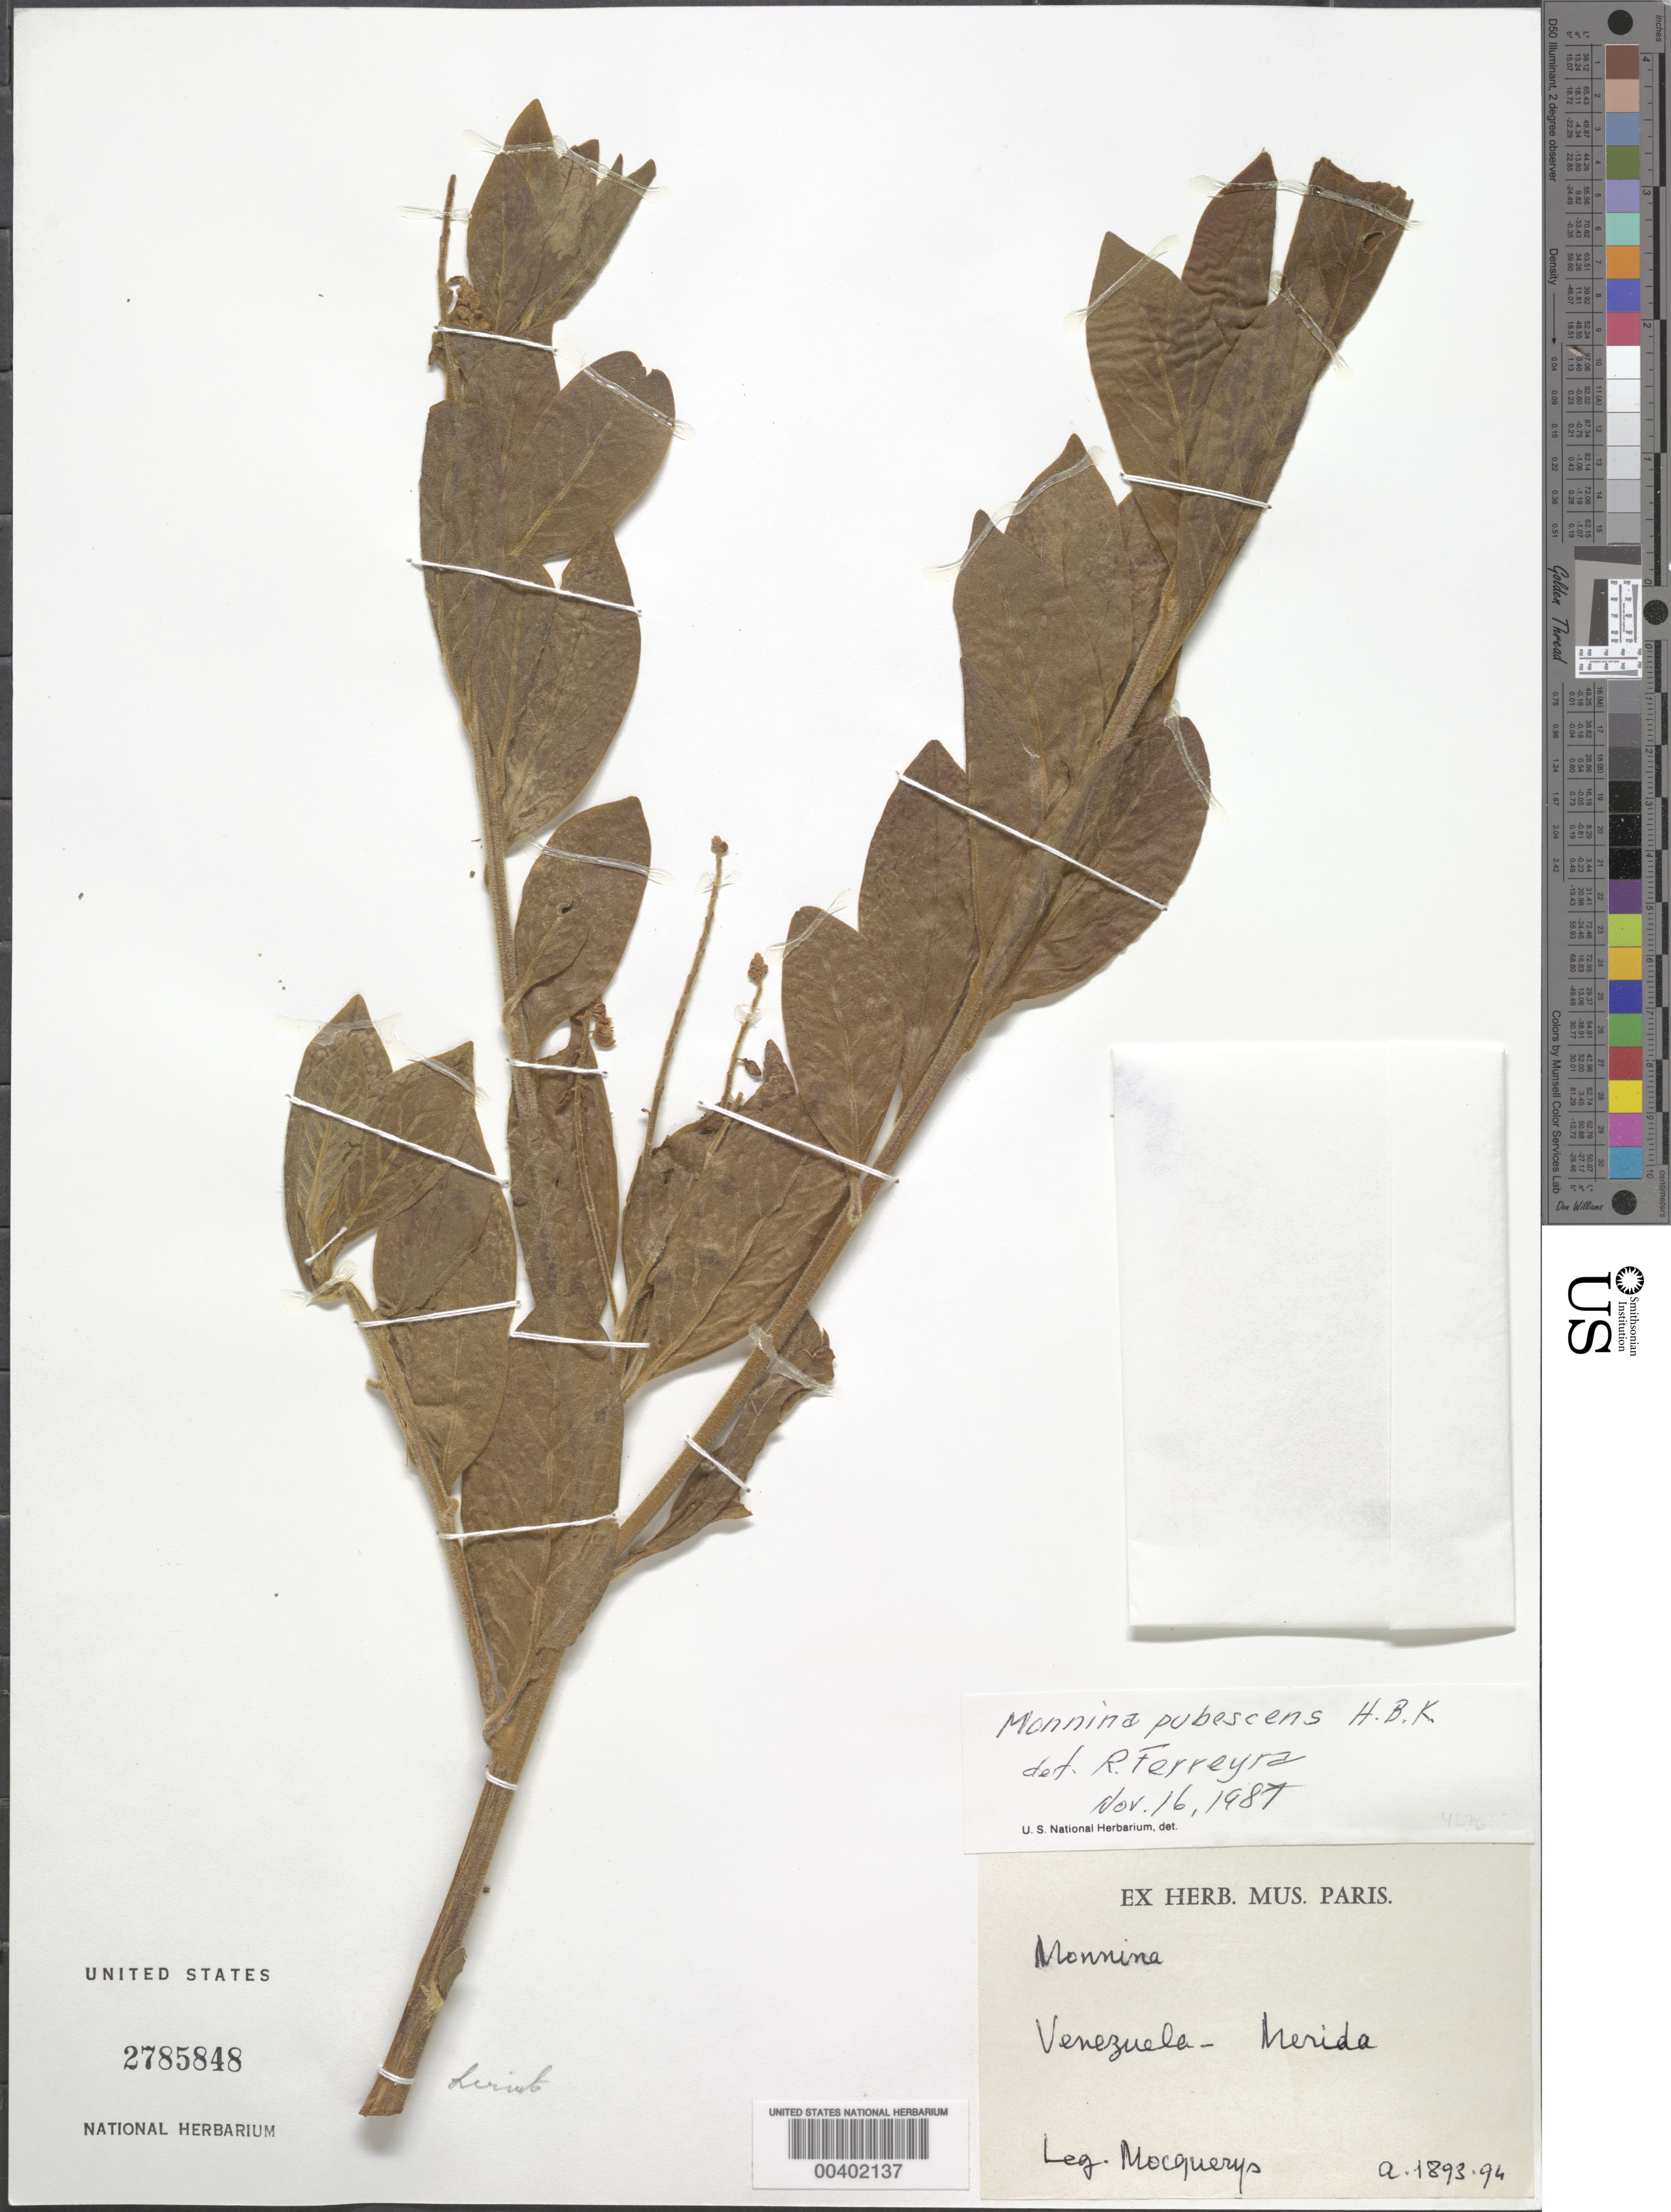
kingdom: Plantae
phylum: Tracheophyta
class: Magnoliopsida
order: Fabales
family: Polygalaceae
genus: Monnina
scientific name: Monnina pubescens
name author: Kunth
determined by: Ferreyra, R. A.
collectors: A. Mocquerys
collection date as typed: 1893 to -- --- 1894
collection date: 1893/1894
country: Venezuela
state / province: Mérida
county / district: Libertador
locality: Mérida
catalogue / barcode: US 2785848